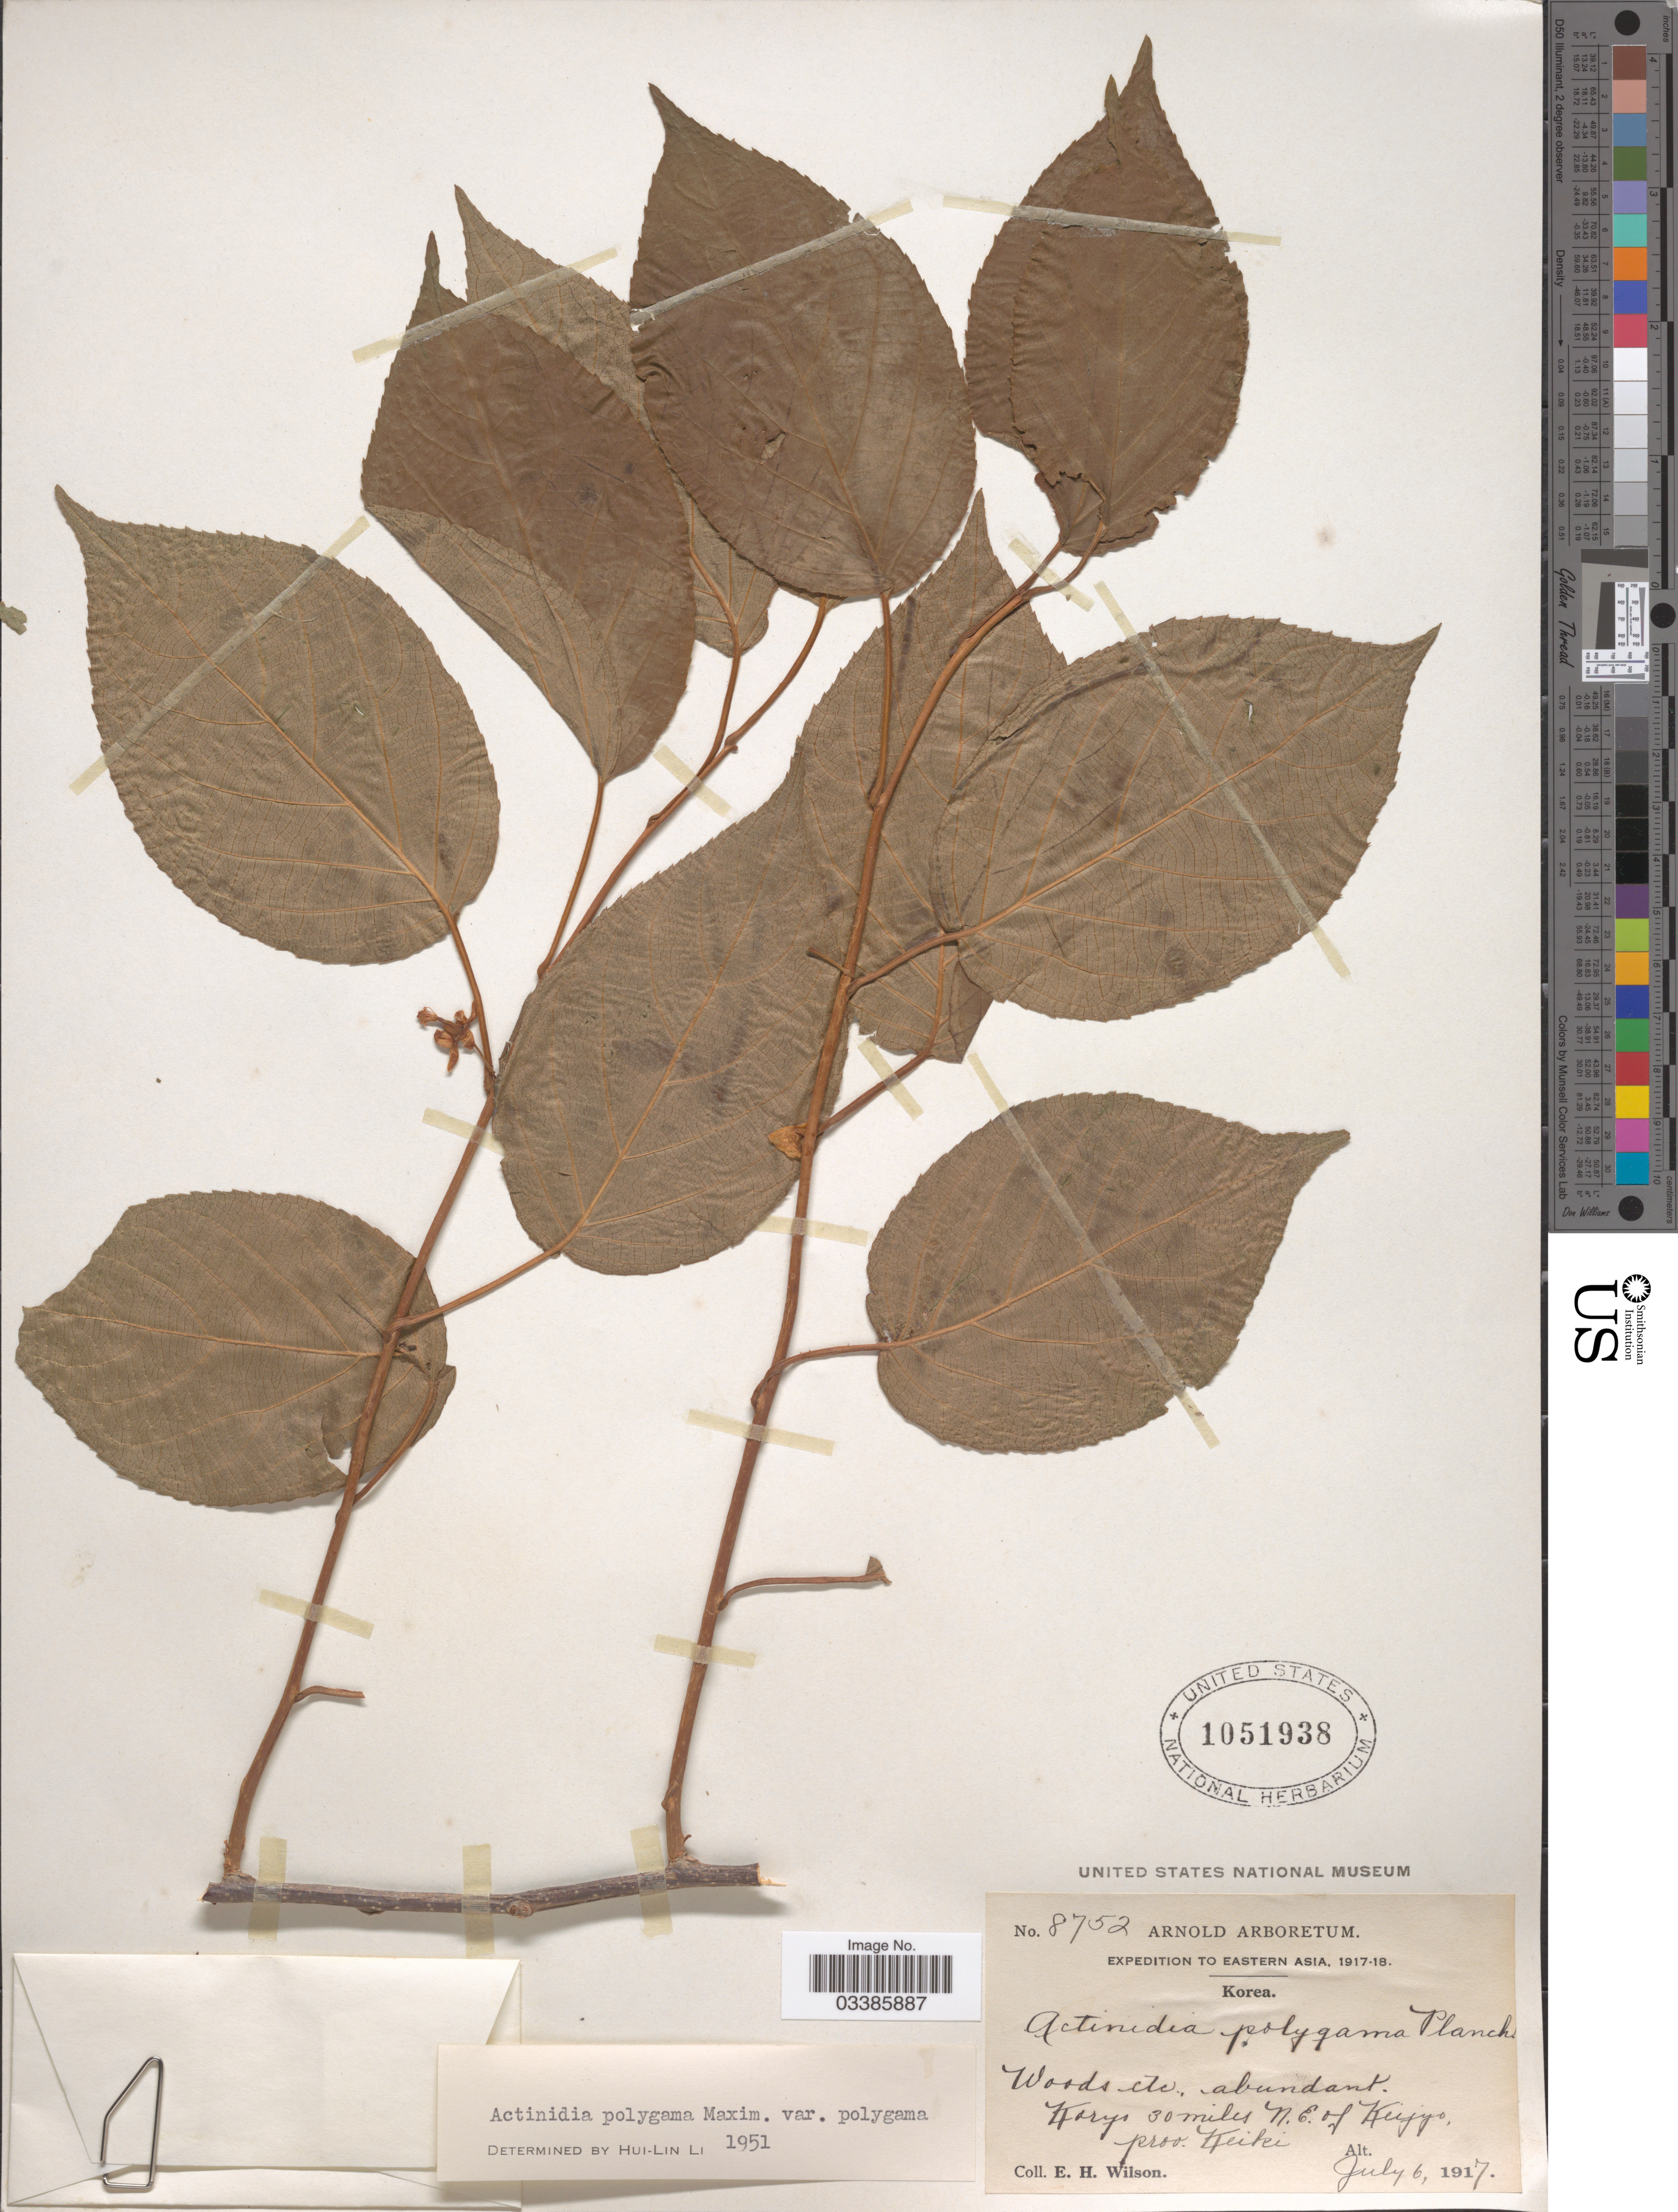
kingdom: Plantae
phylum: Tracheophyta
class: Magnoliopsida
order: Ericales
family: Actinidiaceae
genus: Actinidia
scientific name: Actinidia polygama var. polygama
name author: (Siebold & Zucc.) Planch. ex Maxim.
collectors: E. Wilson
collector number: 8752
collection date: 1917-07-06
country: South Korea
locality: Eastern Asia. Karyo 30 miles N.E. of Keijyo, prov. Keiki.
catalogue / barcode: US 1051938